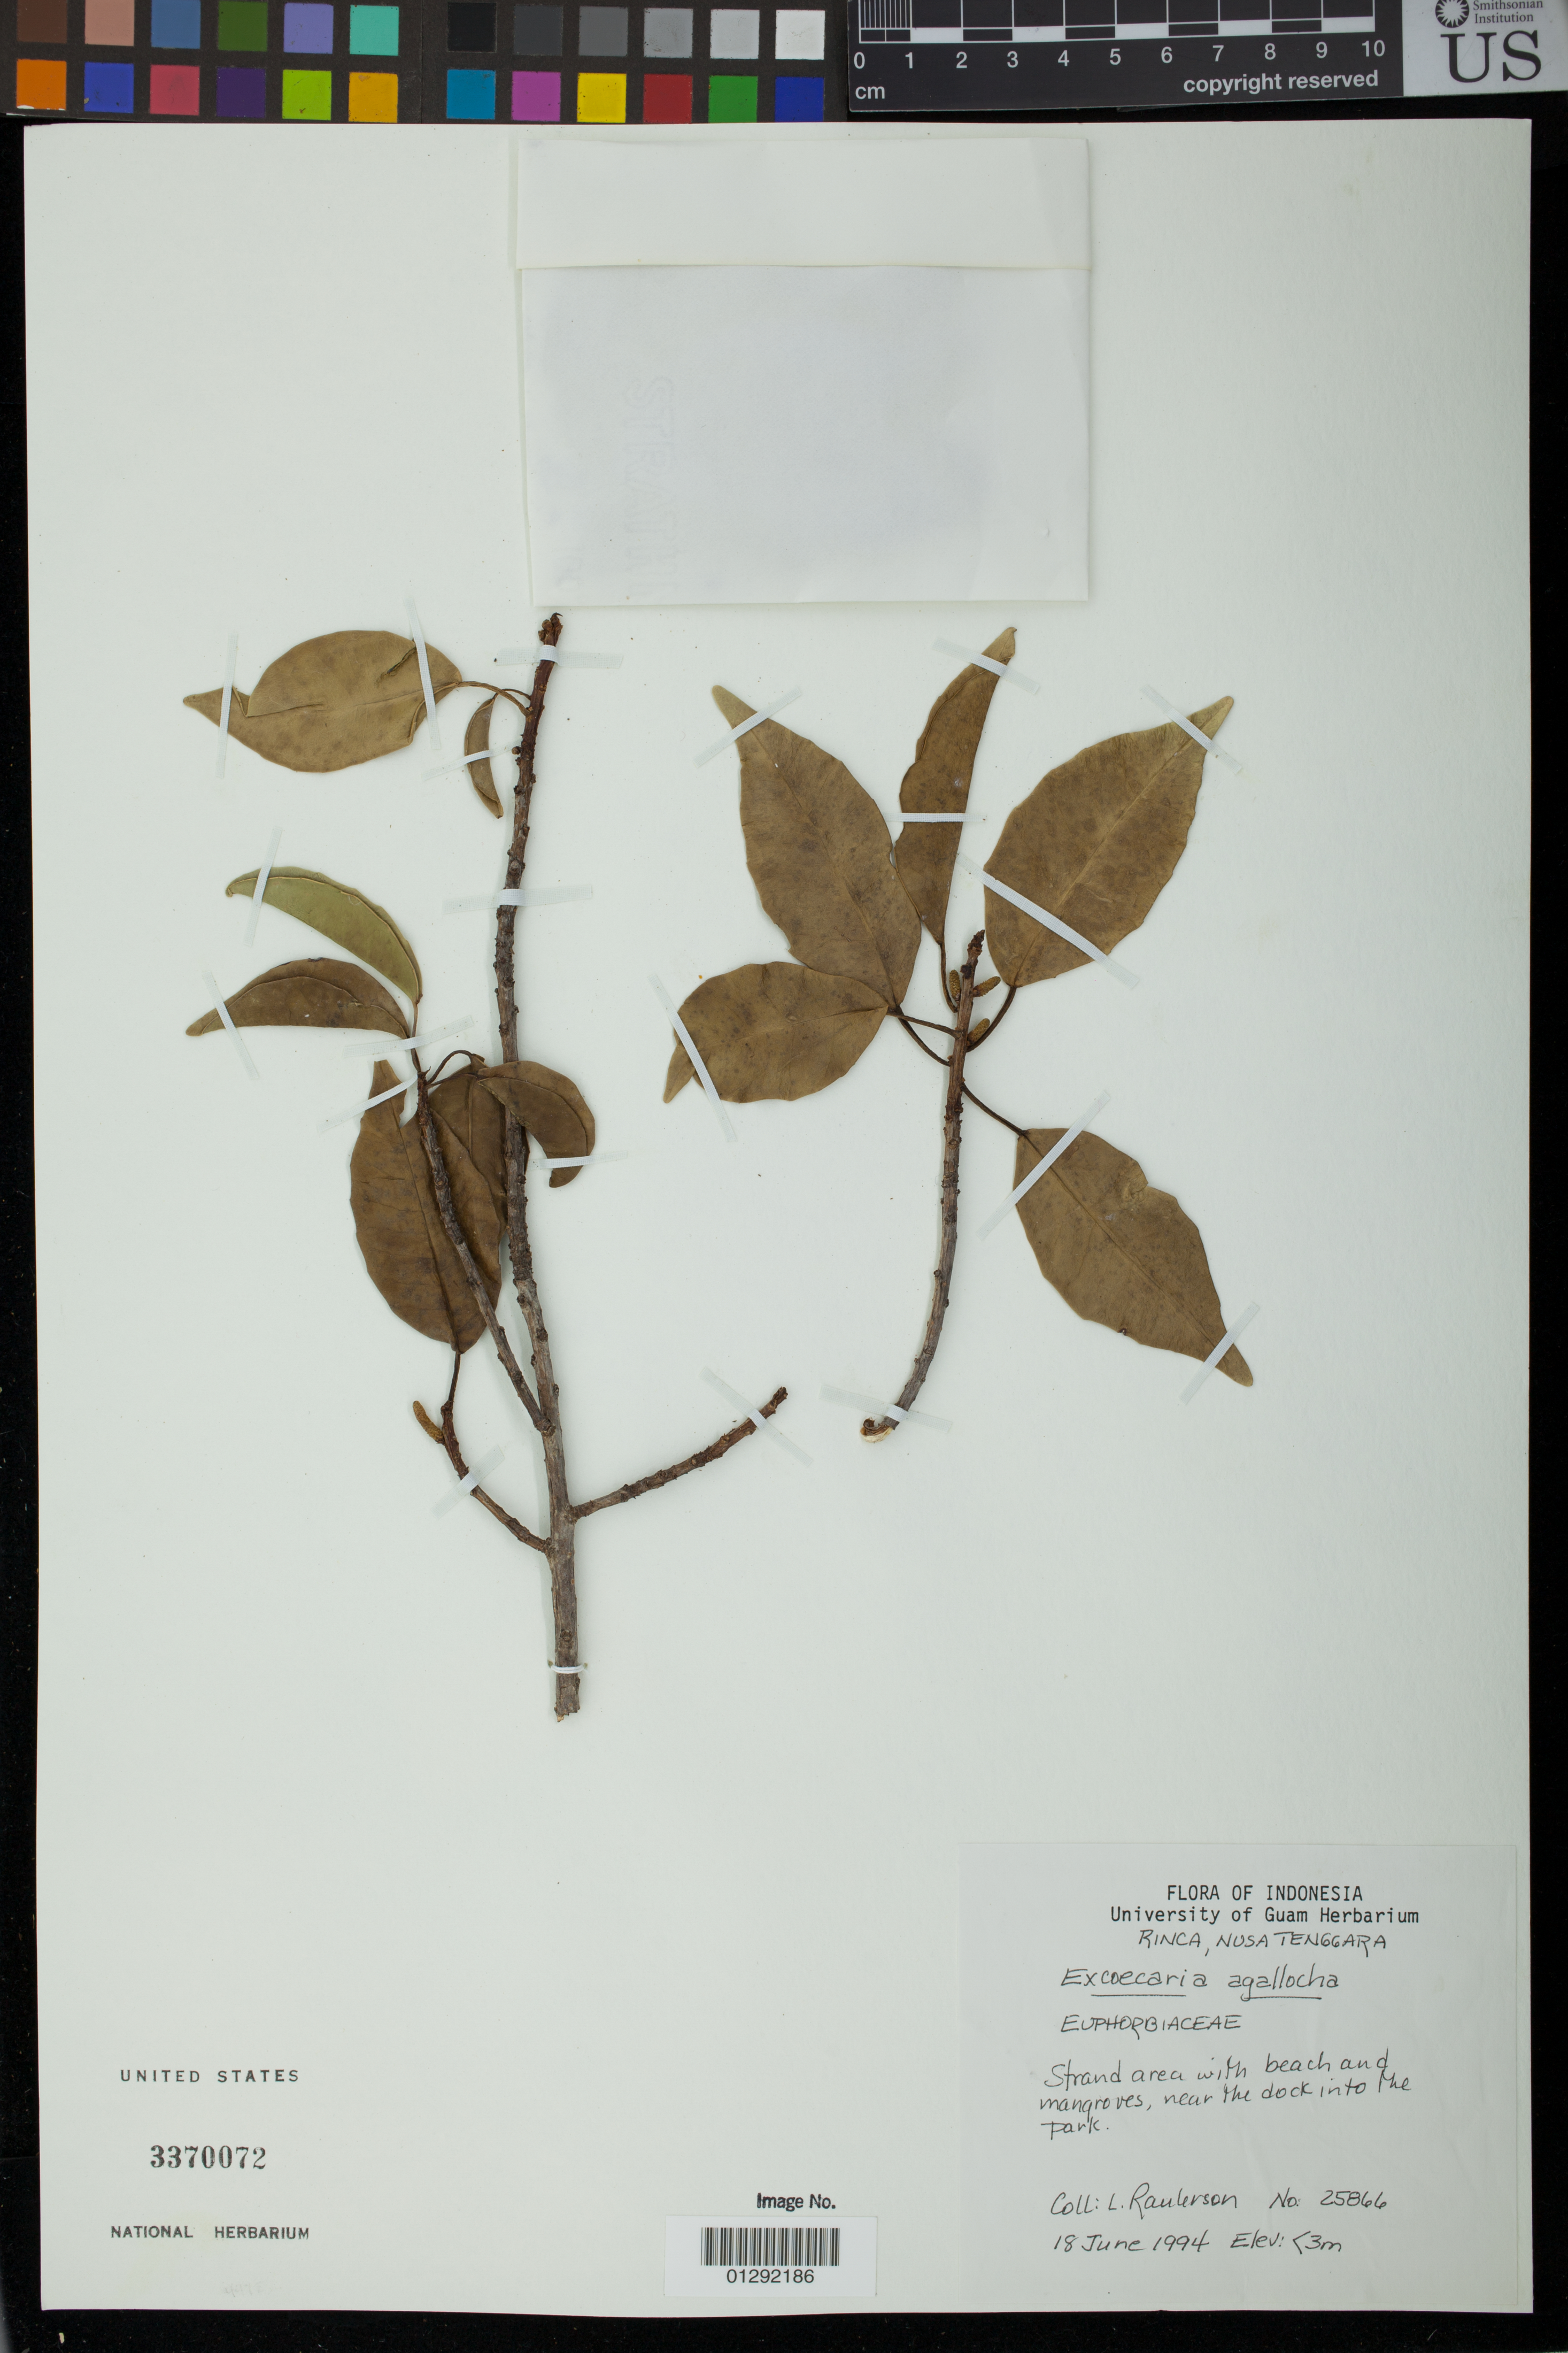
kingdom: Plantae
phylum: Tracheophyta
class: Magnoliopsida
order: Malpighiales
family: Euphorbiaceae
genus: Excoecaria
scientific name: Excoecaria agallocha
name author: L.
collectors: L. Raulerson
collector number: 25866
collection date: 1994-06-18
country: Indonesia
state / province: Nusa Tenggara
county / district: Nusa Tenggara Timur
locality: Rinca. Near the dock into the park [Komodo National Park].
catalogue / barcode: US 3370072